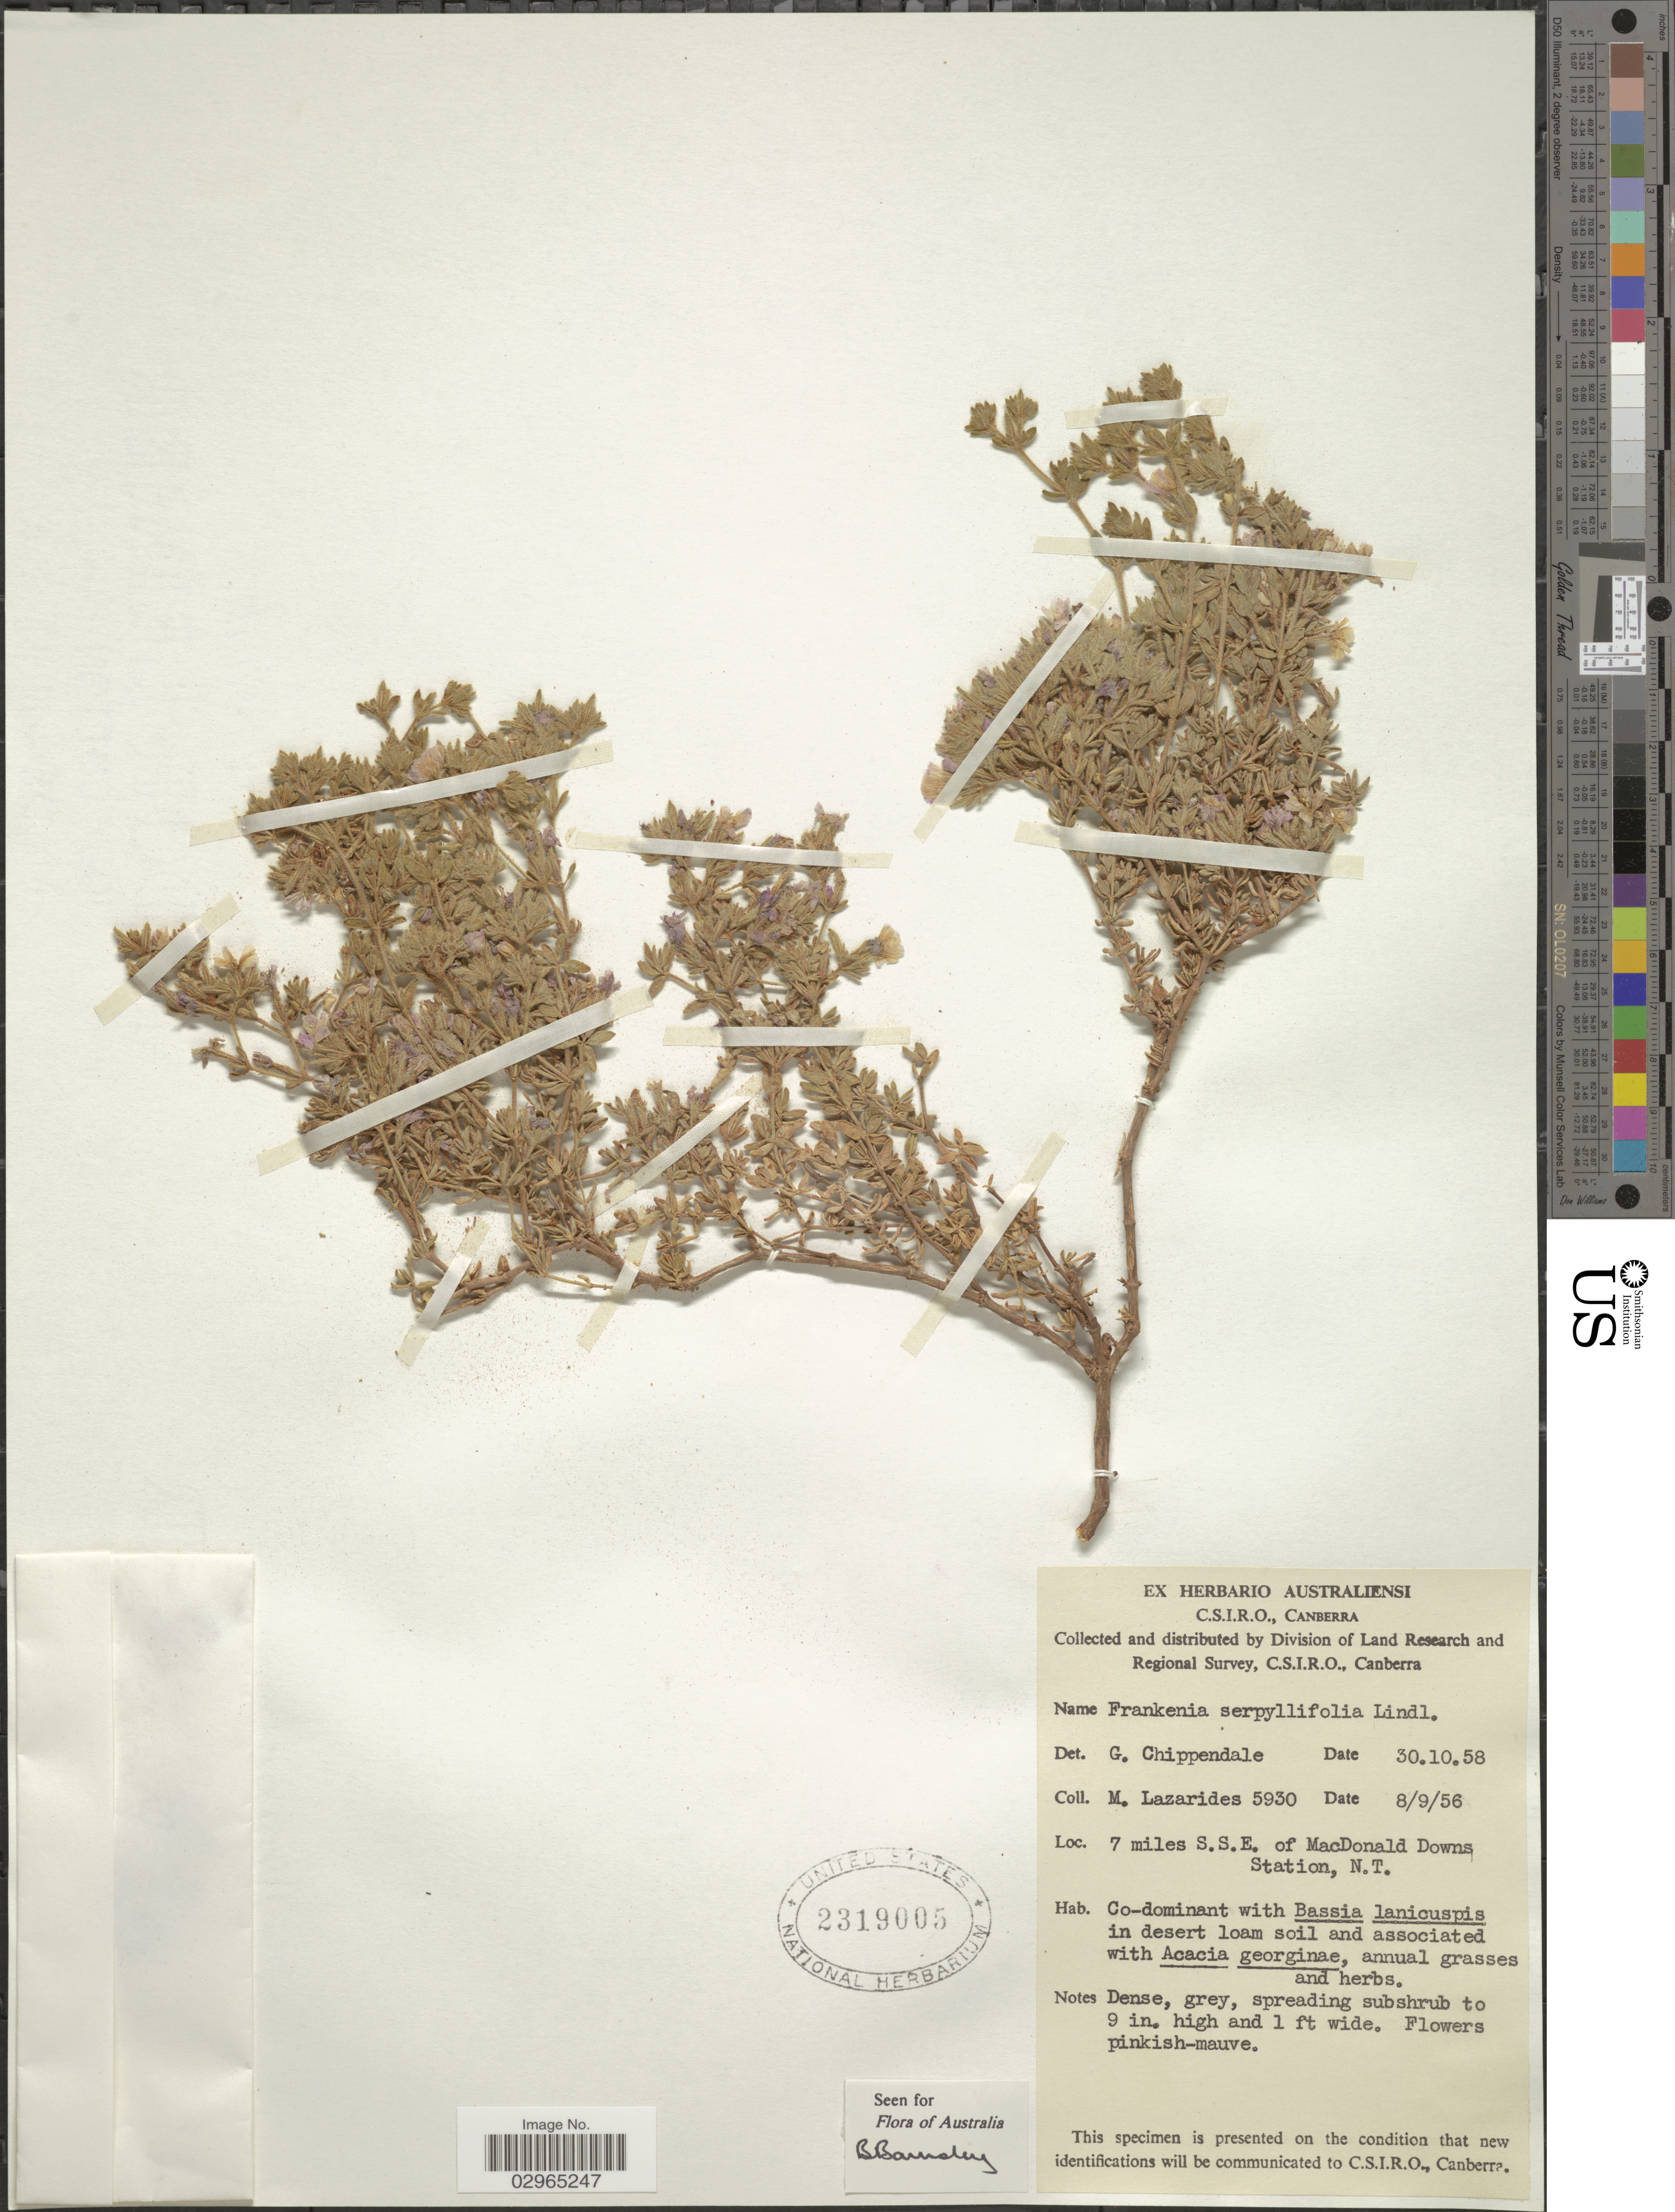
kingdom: Plantae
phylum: Tracheophyta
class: Magnoliopsida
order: Caryophyllales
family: Frankeniaceae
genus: Frankenia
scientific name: Frankenia serpyllifolia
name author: Lindl.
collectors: M. Lazarides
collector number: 5930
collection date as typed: Transcribed d/m/y: 8/9/56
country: Australia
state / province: Northern Territory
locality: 7 miles S.S.E. of MacDonald Downs Station, N.T.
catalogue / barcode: US 2319005